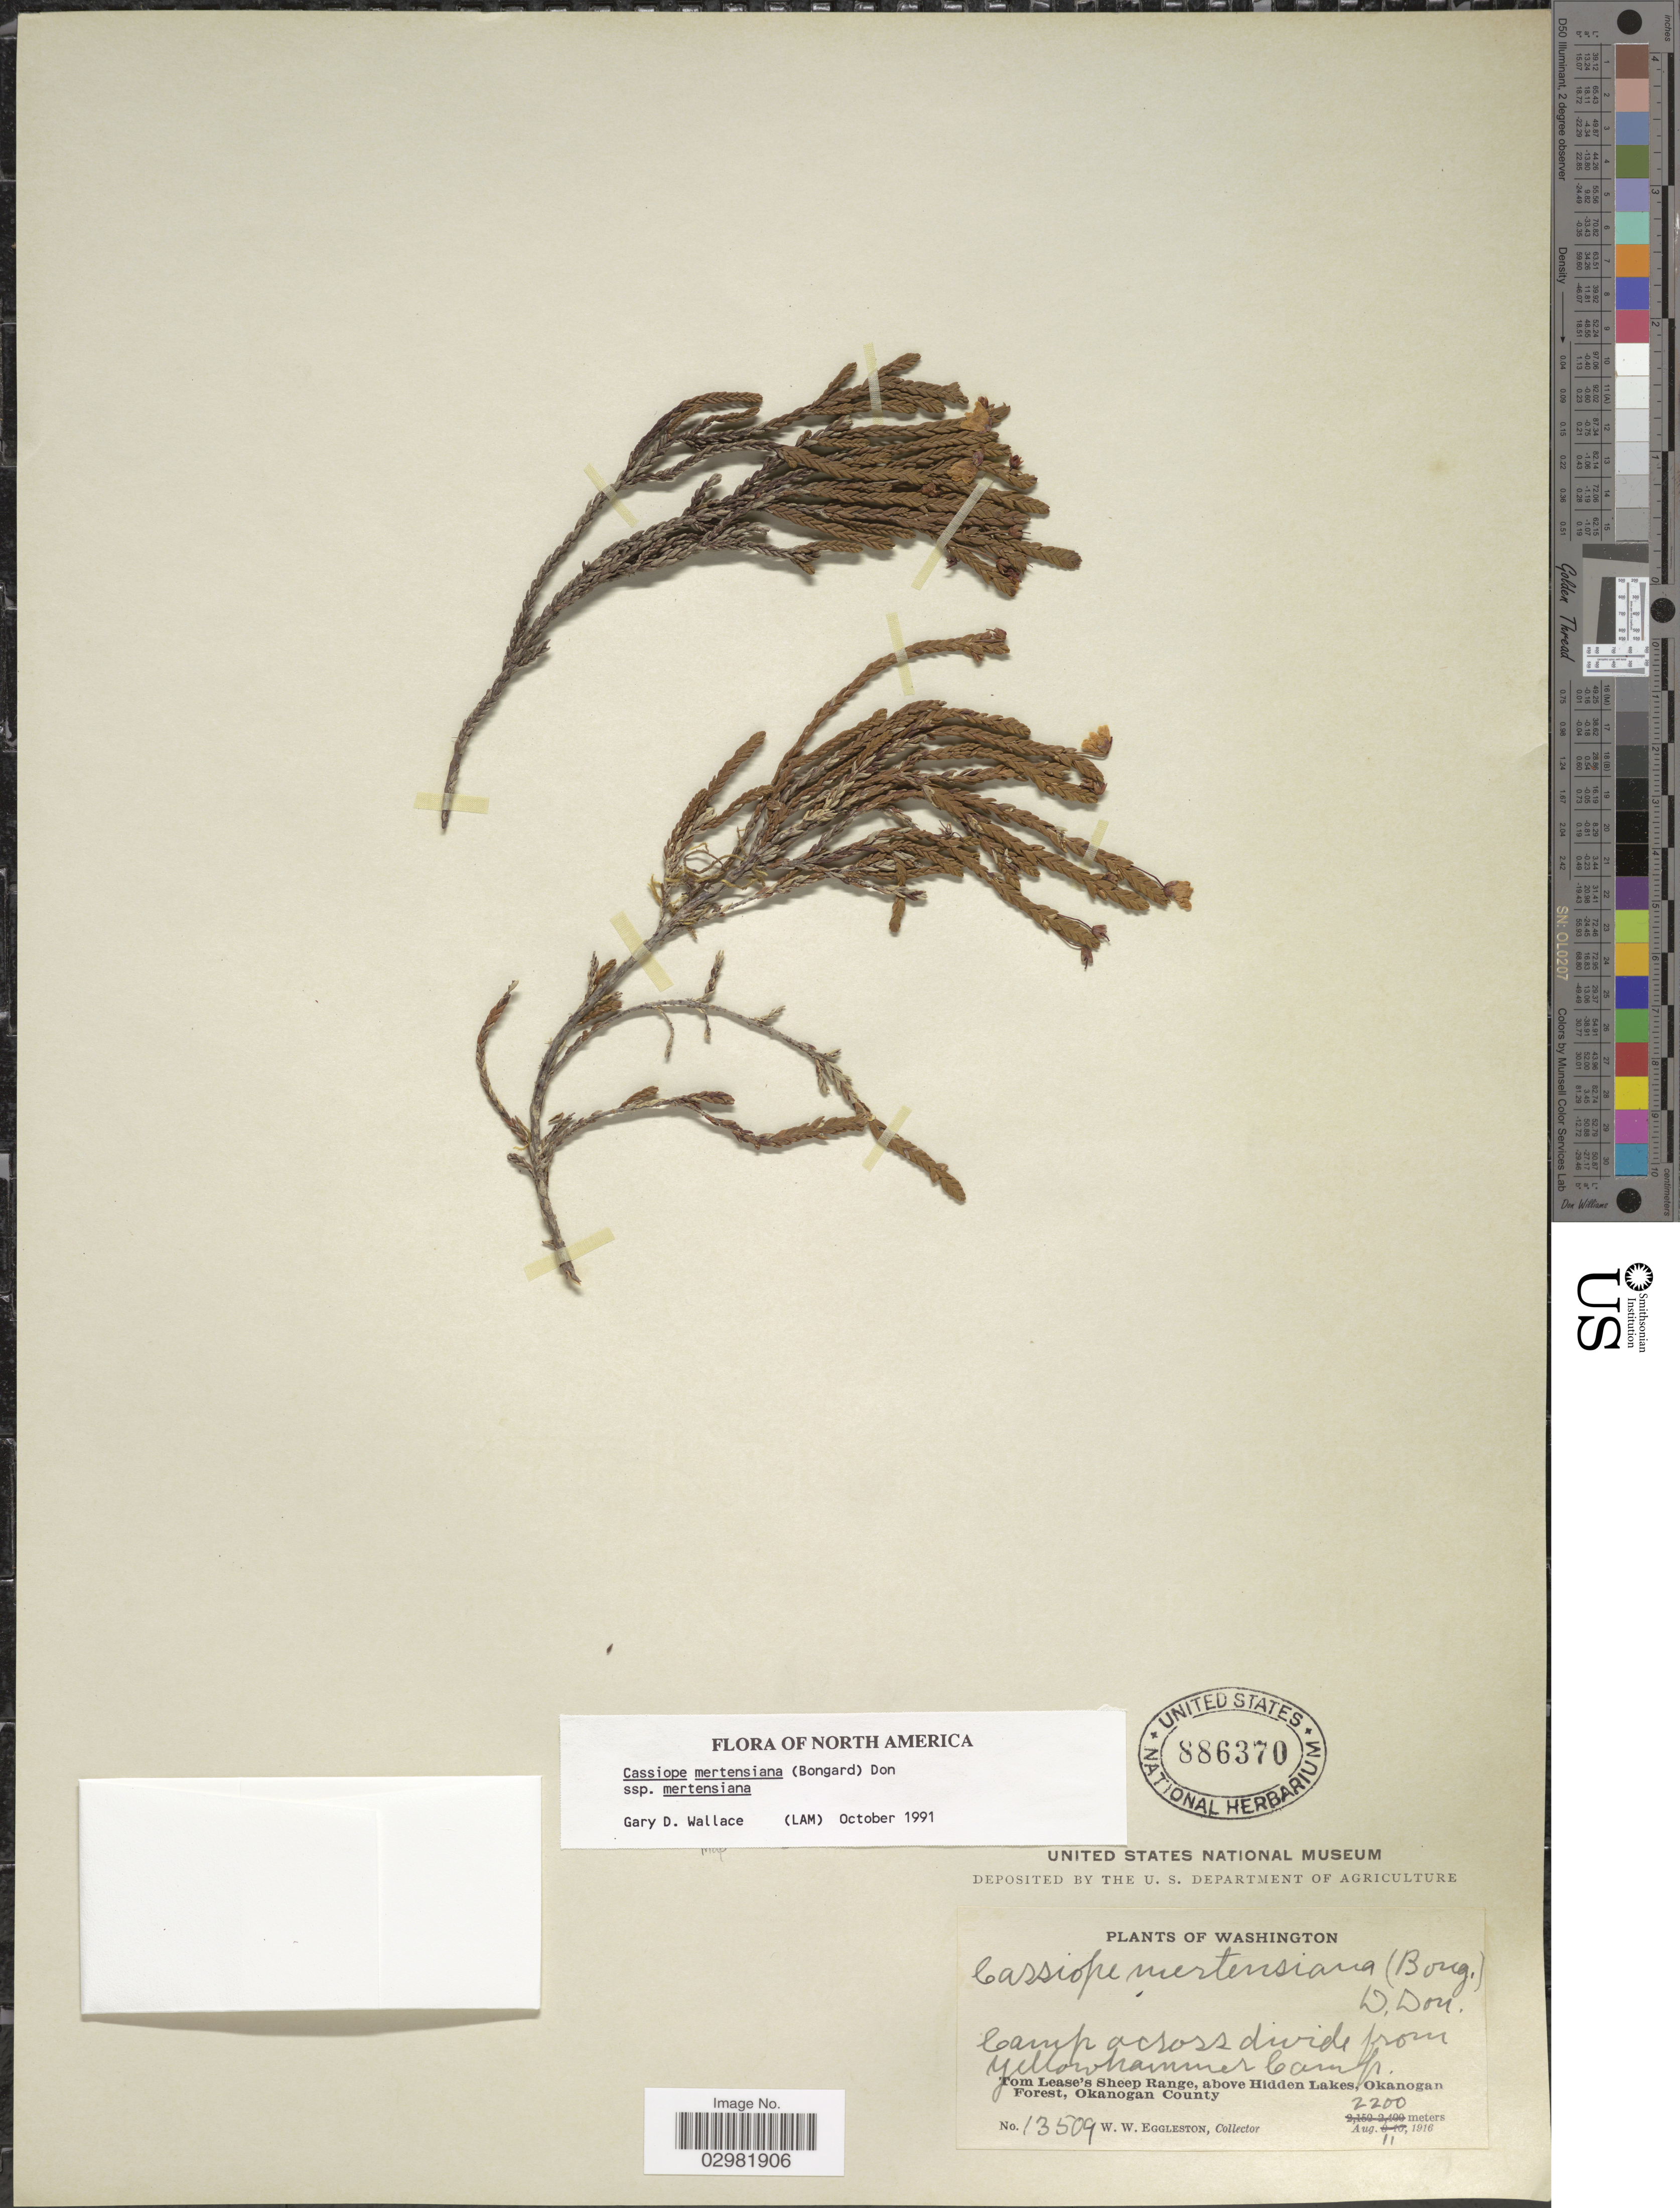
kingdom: Plantae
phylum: Tracheophyta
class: Magnoliopsida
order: Ericales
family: Ericaceae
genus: Cassiope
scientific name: Cassiope mertensiana subsp. mertensiana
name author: (Bong.) G. Don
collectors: W. W. Eggleston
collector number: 13509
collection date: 1916-08-11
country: United States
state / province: Washington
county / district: Okanogan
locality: Camp across divide from Yellowhammer Camp. Tom Lease's Sheep Range, above Hidden Lakes, Okanogan Forest, Okanogan County.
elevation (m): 2200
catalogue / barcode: US 886370